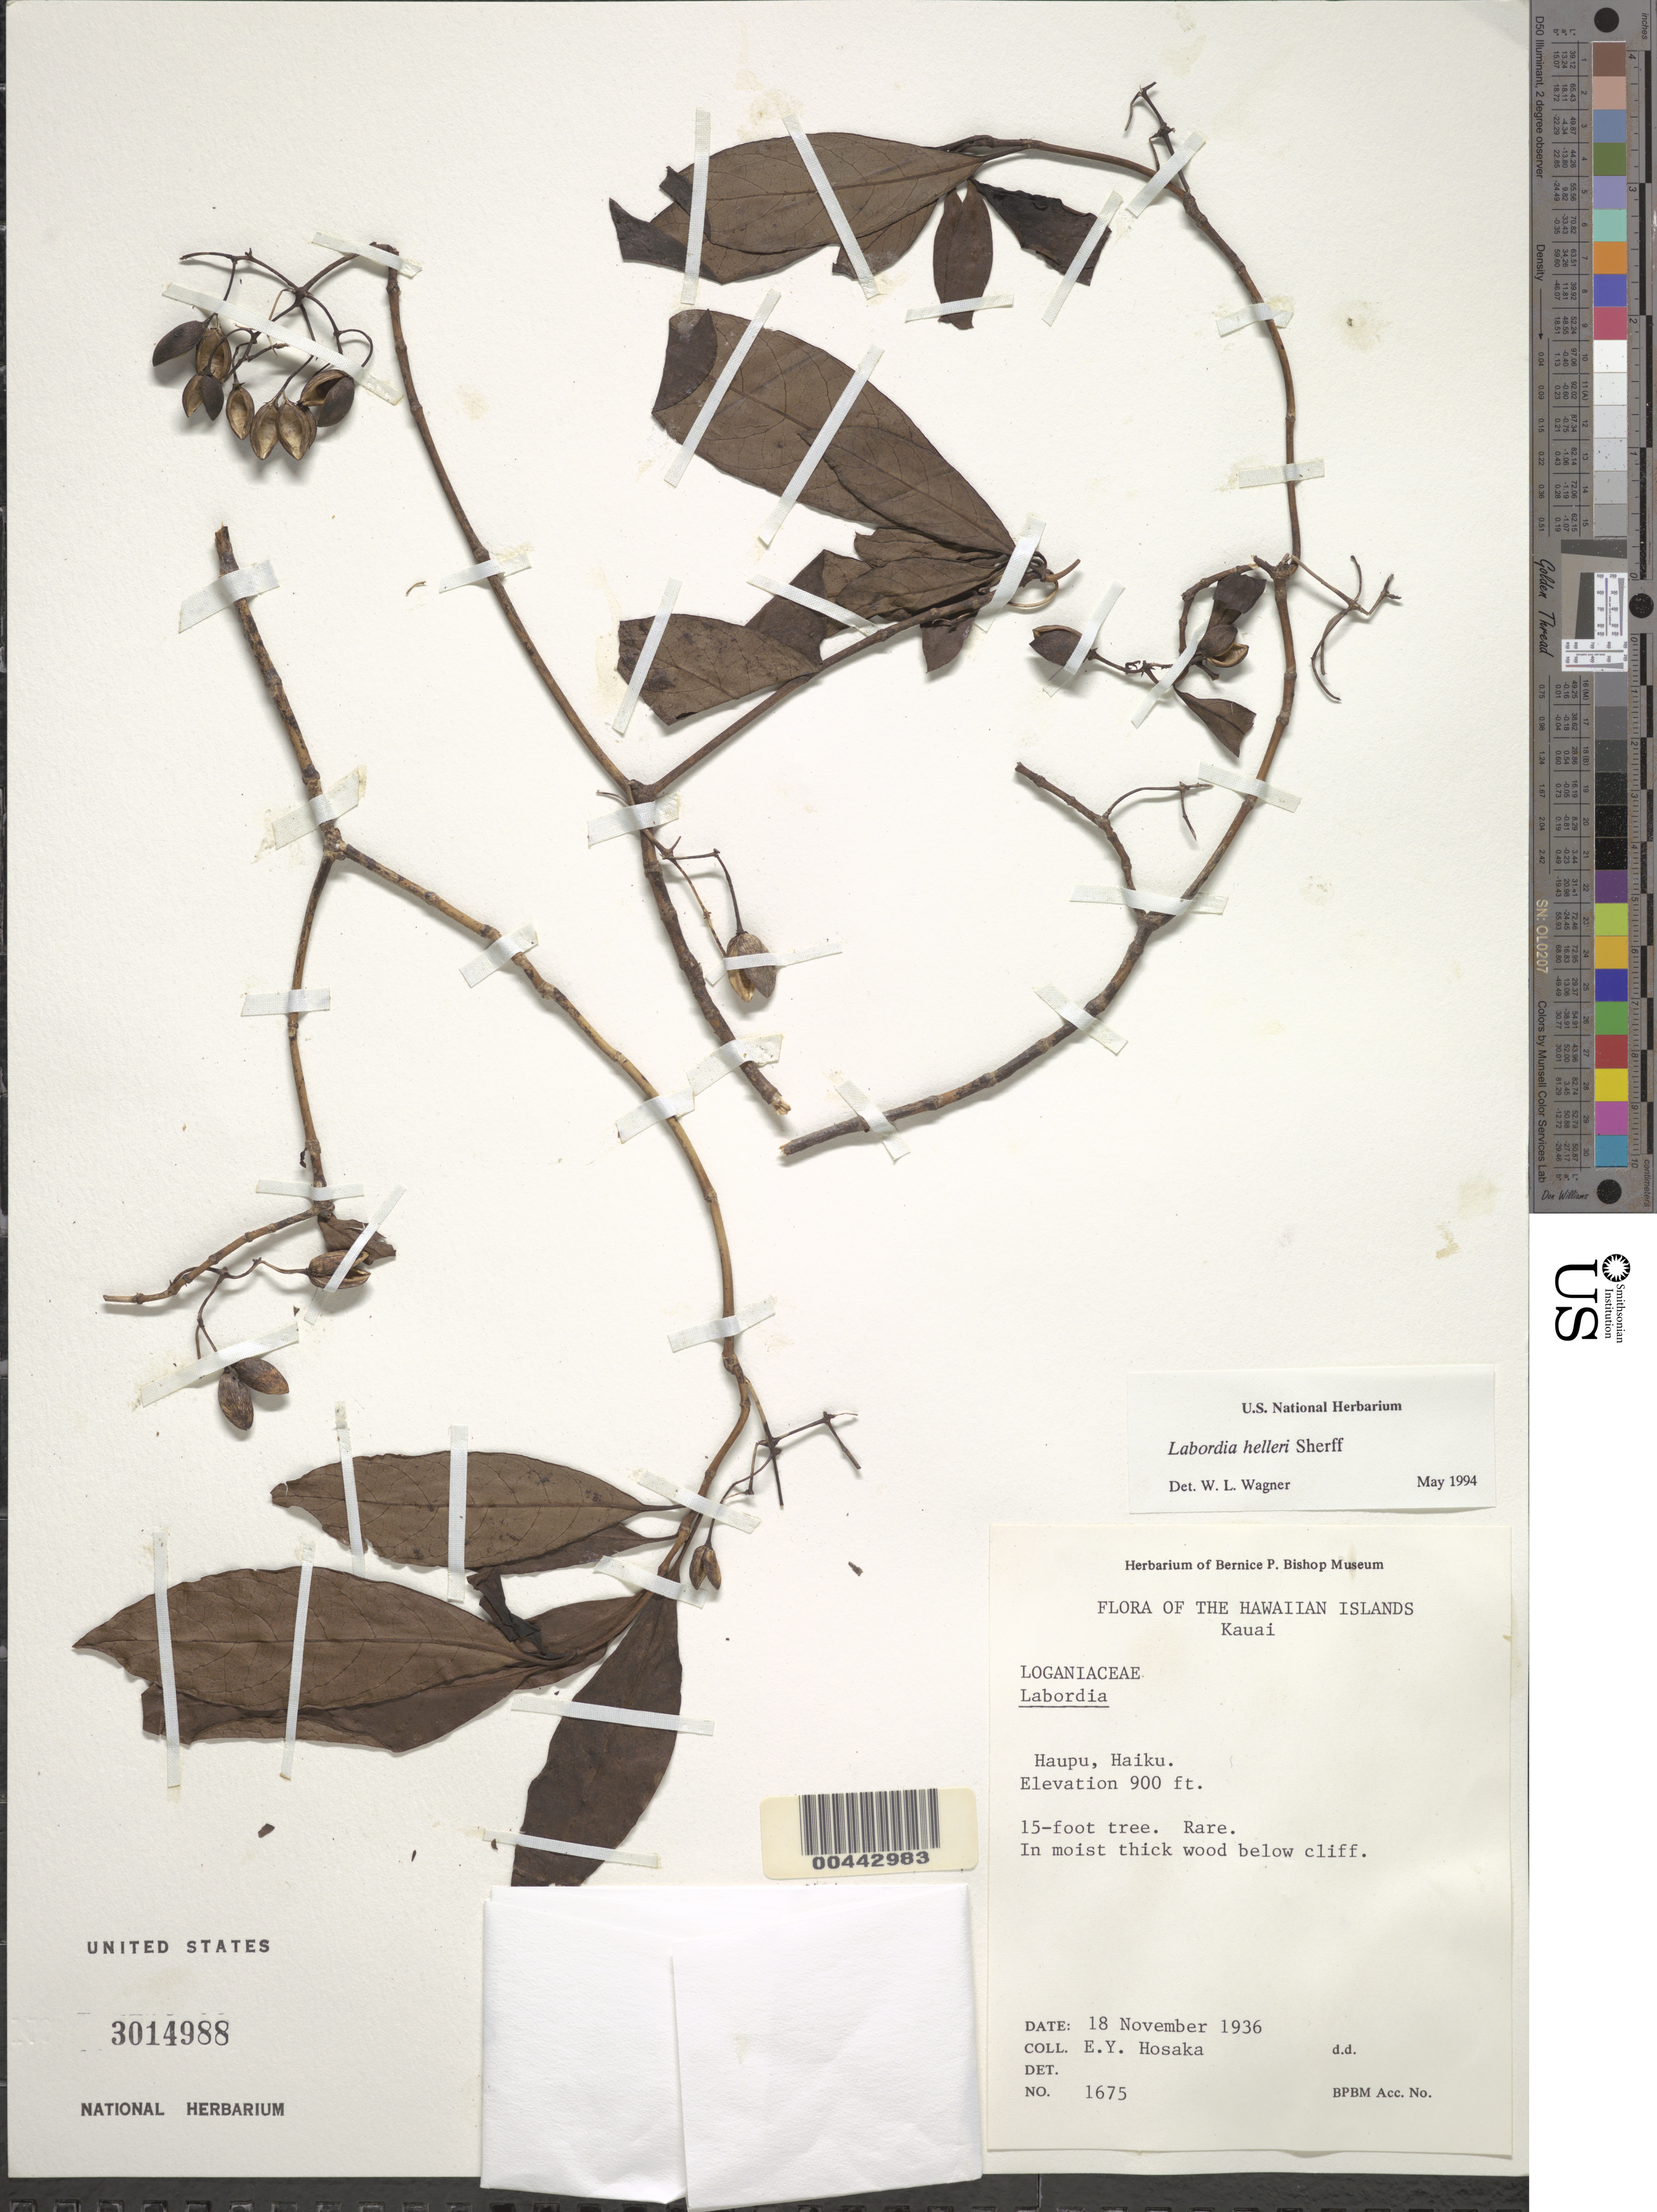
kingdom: Plantae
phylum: Tracheophyta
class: Magnoliopsida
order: Gentianales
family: Loganiaceae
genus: Geniostoma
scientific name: Geniostoma helleri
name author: (Sherff) Byng & Christenh.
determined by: Wagner, W. L., (BOT), Smithsonian Institution - National Museum of Natural History (UNITED STATES)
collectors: E. Y. Hosaka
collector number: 1675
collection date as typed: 18 Nov 1936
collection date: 1936-11-18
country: United States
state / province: Hawaii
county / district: Kauai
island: Kaua'i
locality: Haupu, Haiku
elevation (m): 274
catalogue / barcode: US 3014988